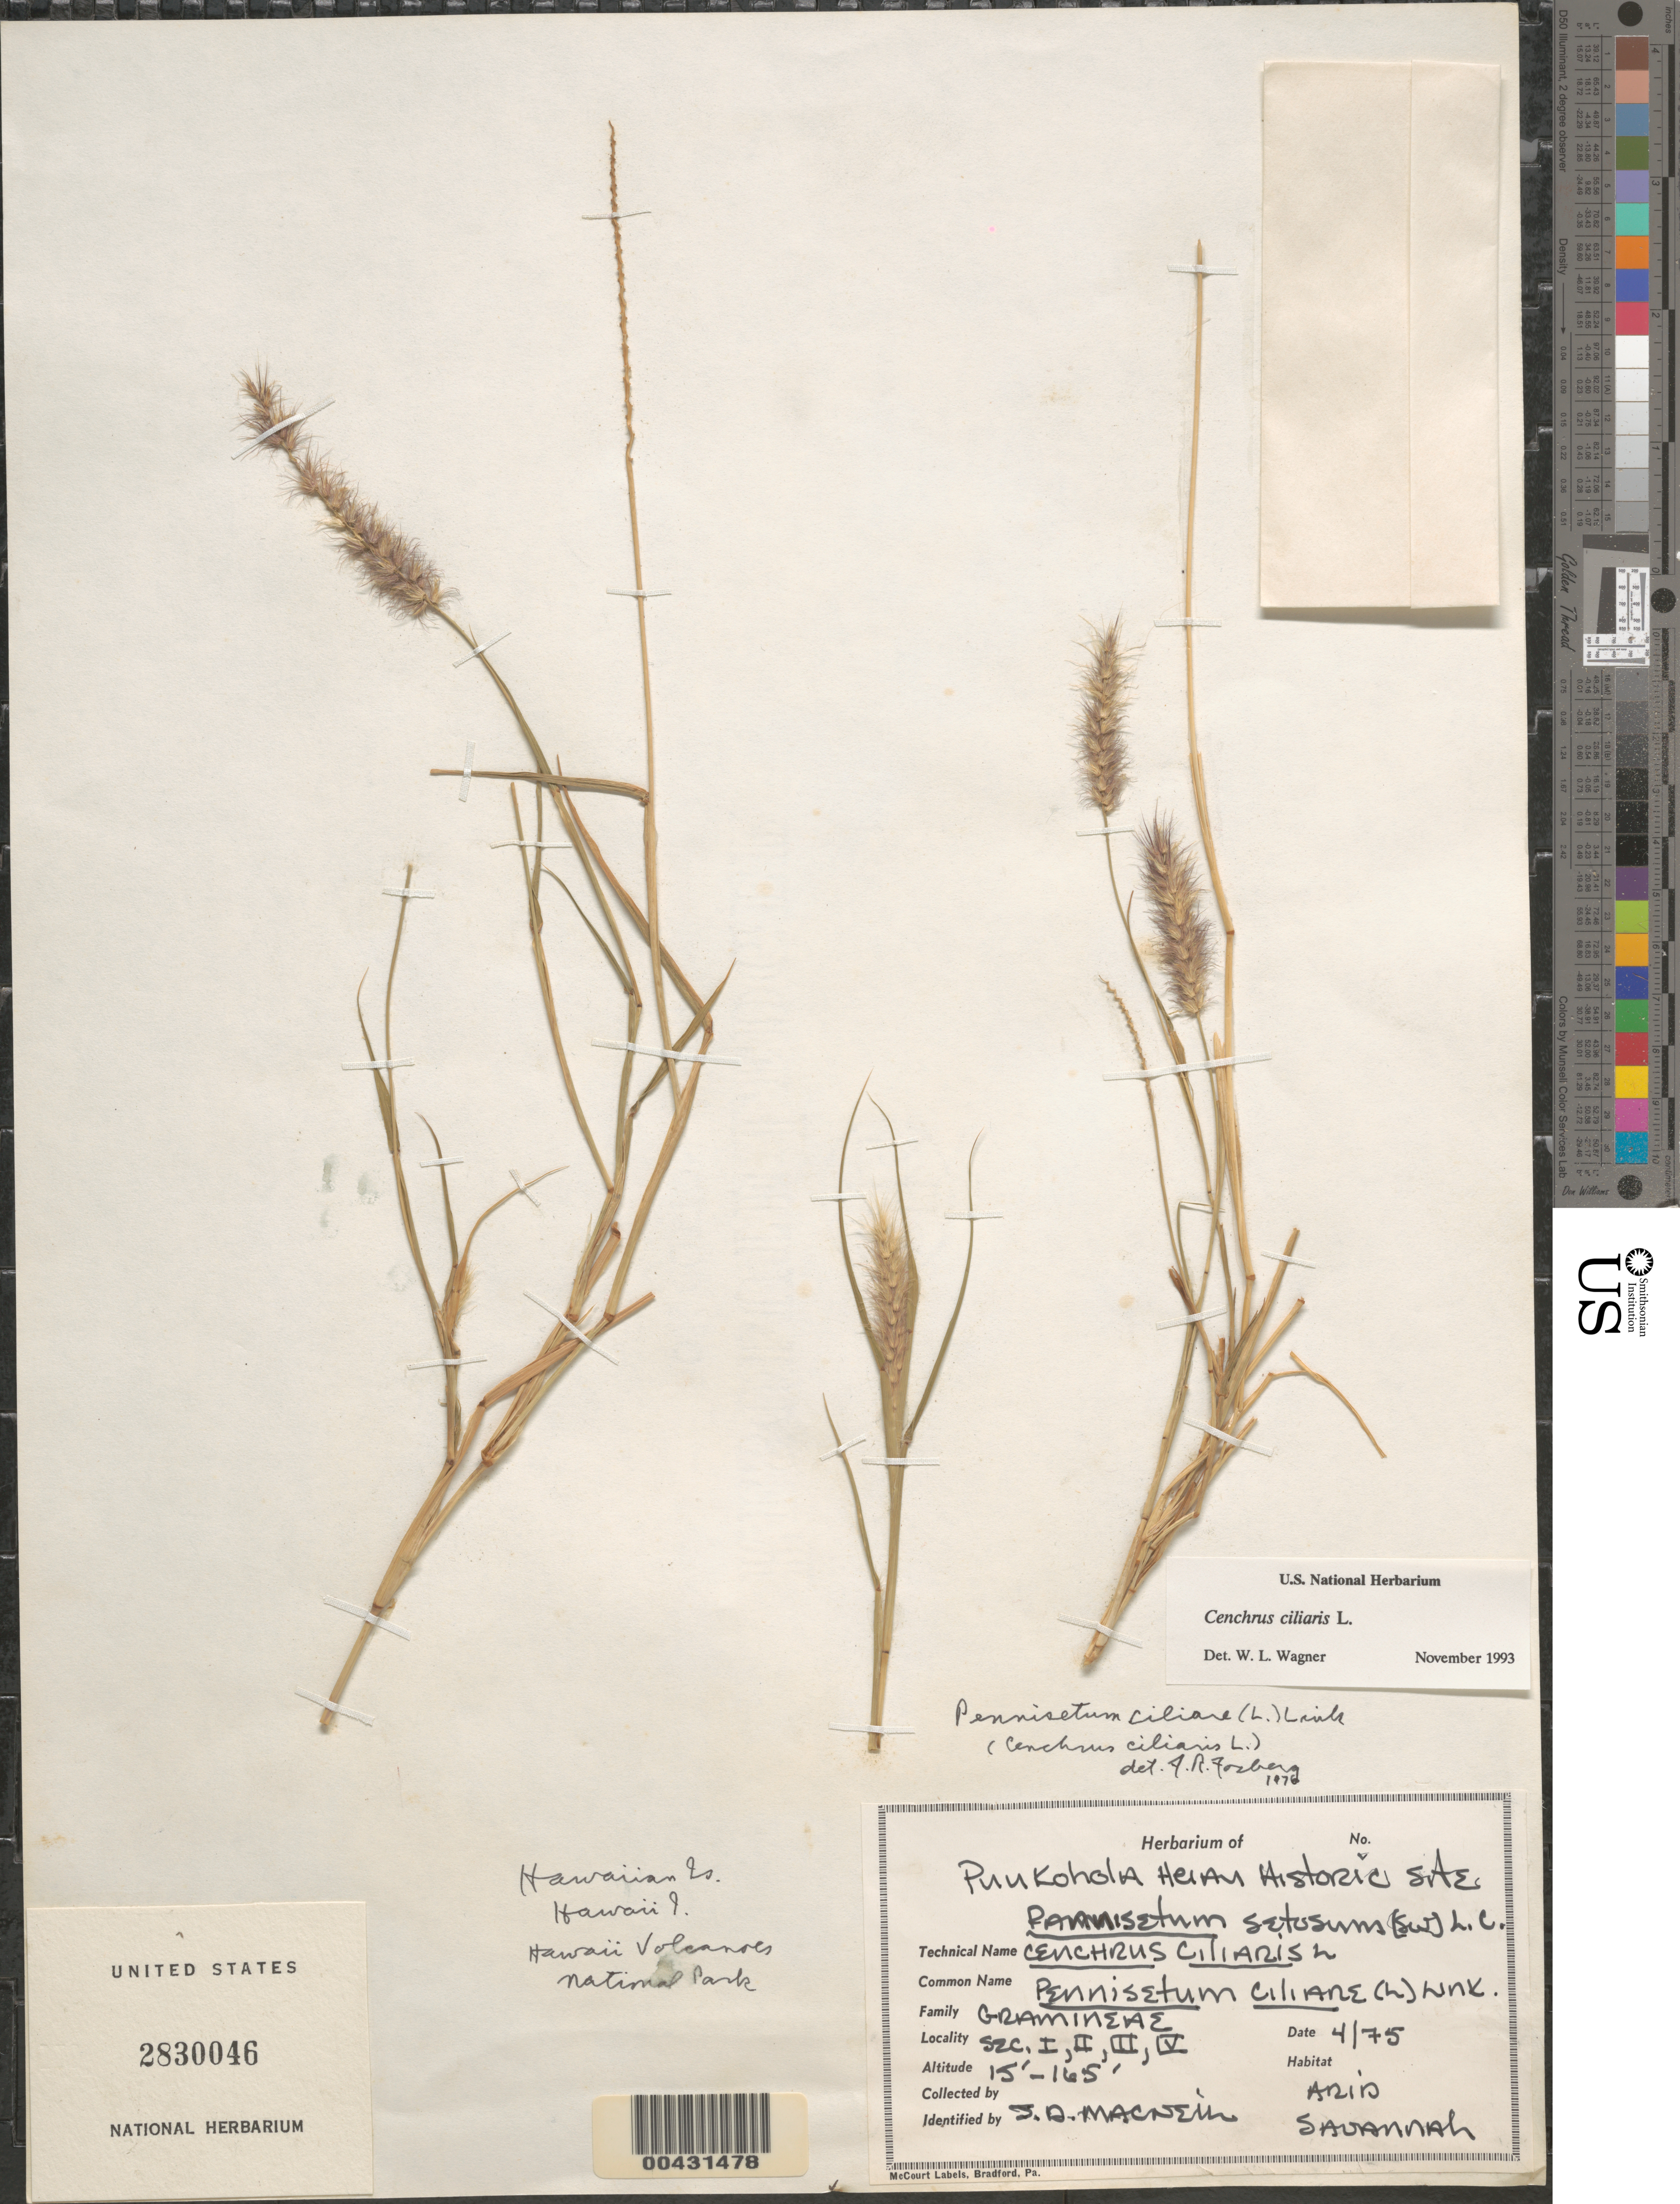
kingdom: Plantae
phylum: Tracheophyta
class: Liliopsida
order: Poales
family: Poaceae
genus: Cenchrus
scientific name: Cenchrus ciliaris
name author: L.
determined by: Wagner, W. L., (BOT), Smithsonian Institution - National Museum of Natural History (UNITED STATES)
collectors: J. MacNeil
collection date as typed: Apr 1975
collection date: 1975-04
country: United States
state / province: Hawaii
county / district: Hawaii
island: Hawaii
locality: Puukohola Heiau Historic Site, Hawaii Volcanoes National Park, Sec. I, II, III, IV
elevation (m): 5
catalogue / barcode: US 2830046